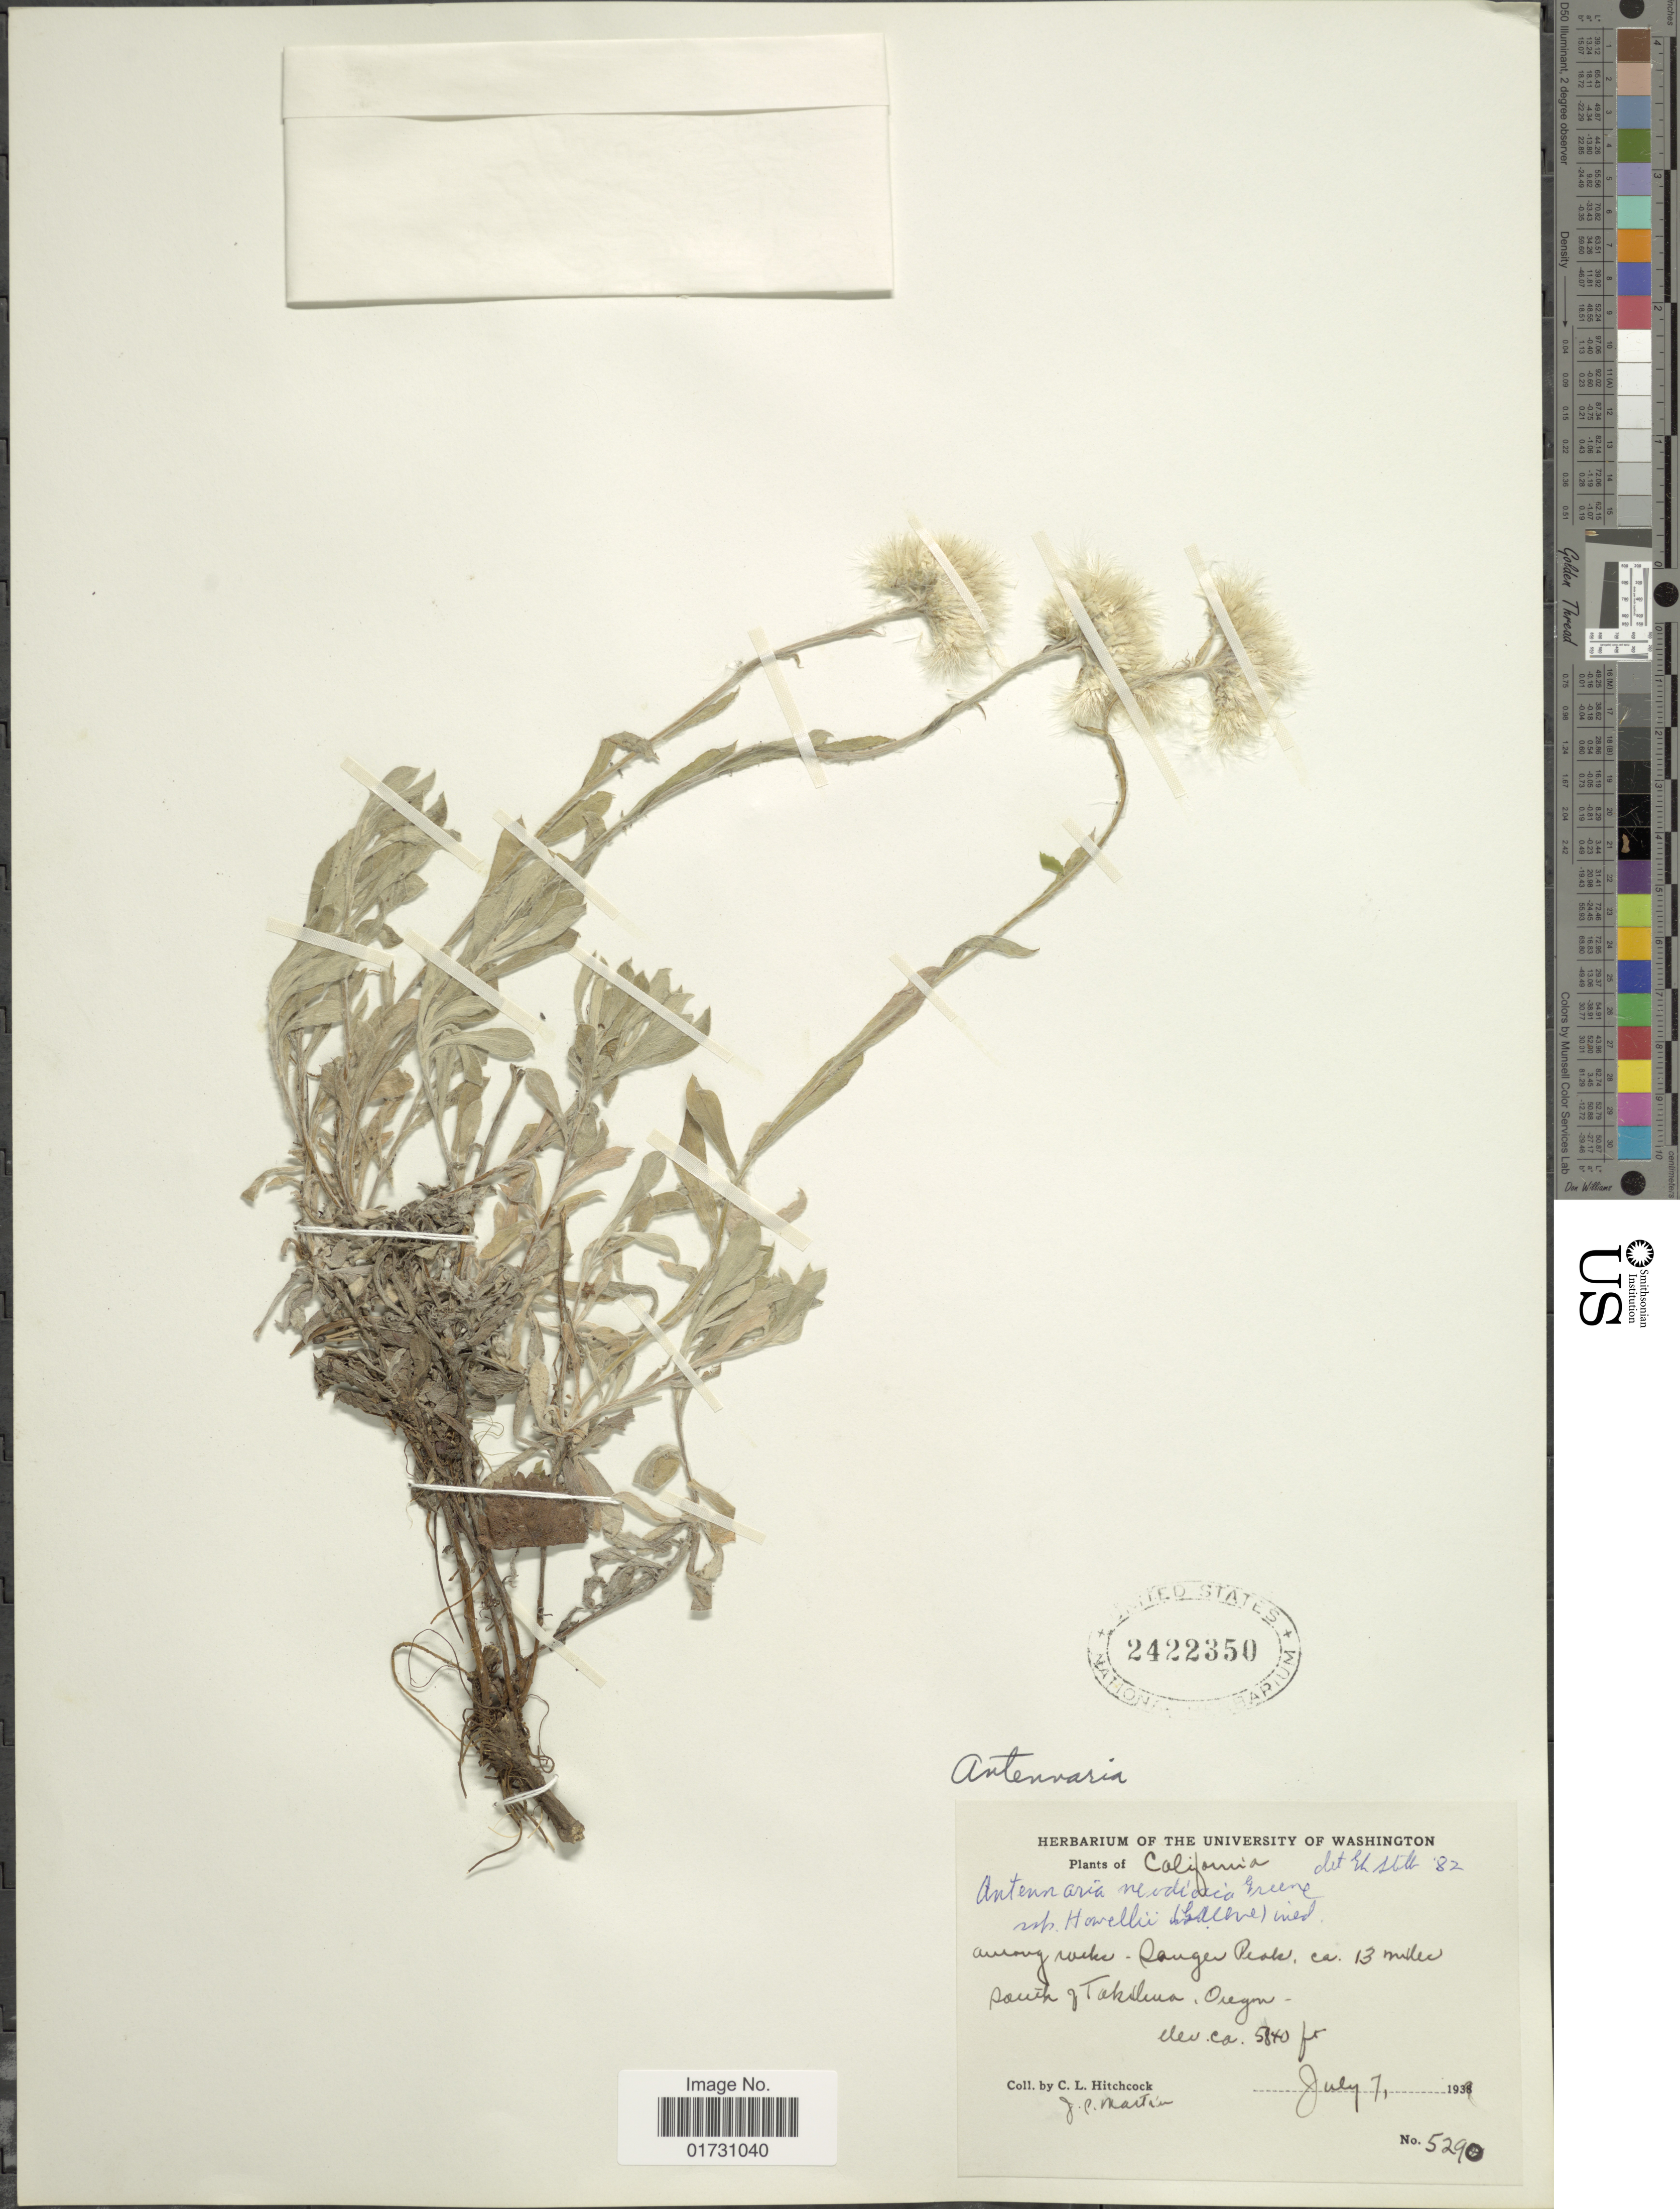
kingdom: Plantae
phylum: Tracheophyta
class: Magnoliopsida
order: Asterales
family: Asteraceae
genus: Antennaria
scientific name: Antennaria howellii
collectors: C. L. Hitchcock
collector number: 5290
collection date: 1938-07-07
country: United States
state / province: Oregon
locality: Among river, Ranger Peak, 13 miles south of Takshua, Oregon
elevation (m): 1780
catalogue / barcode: US 2422350